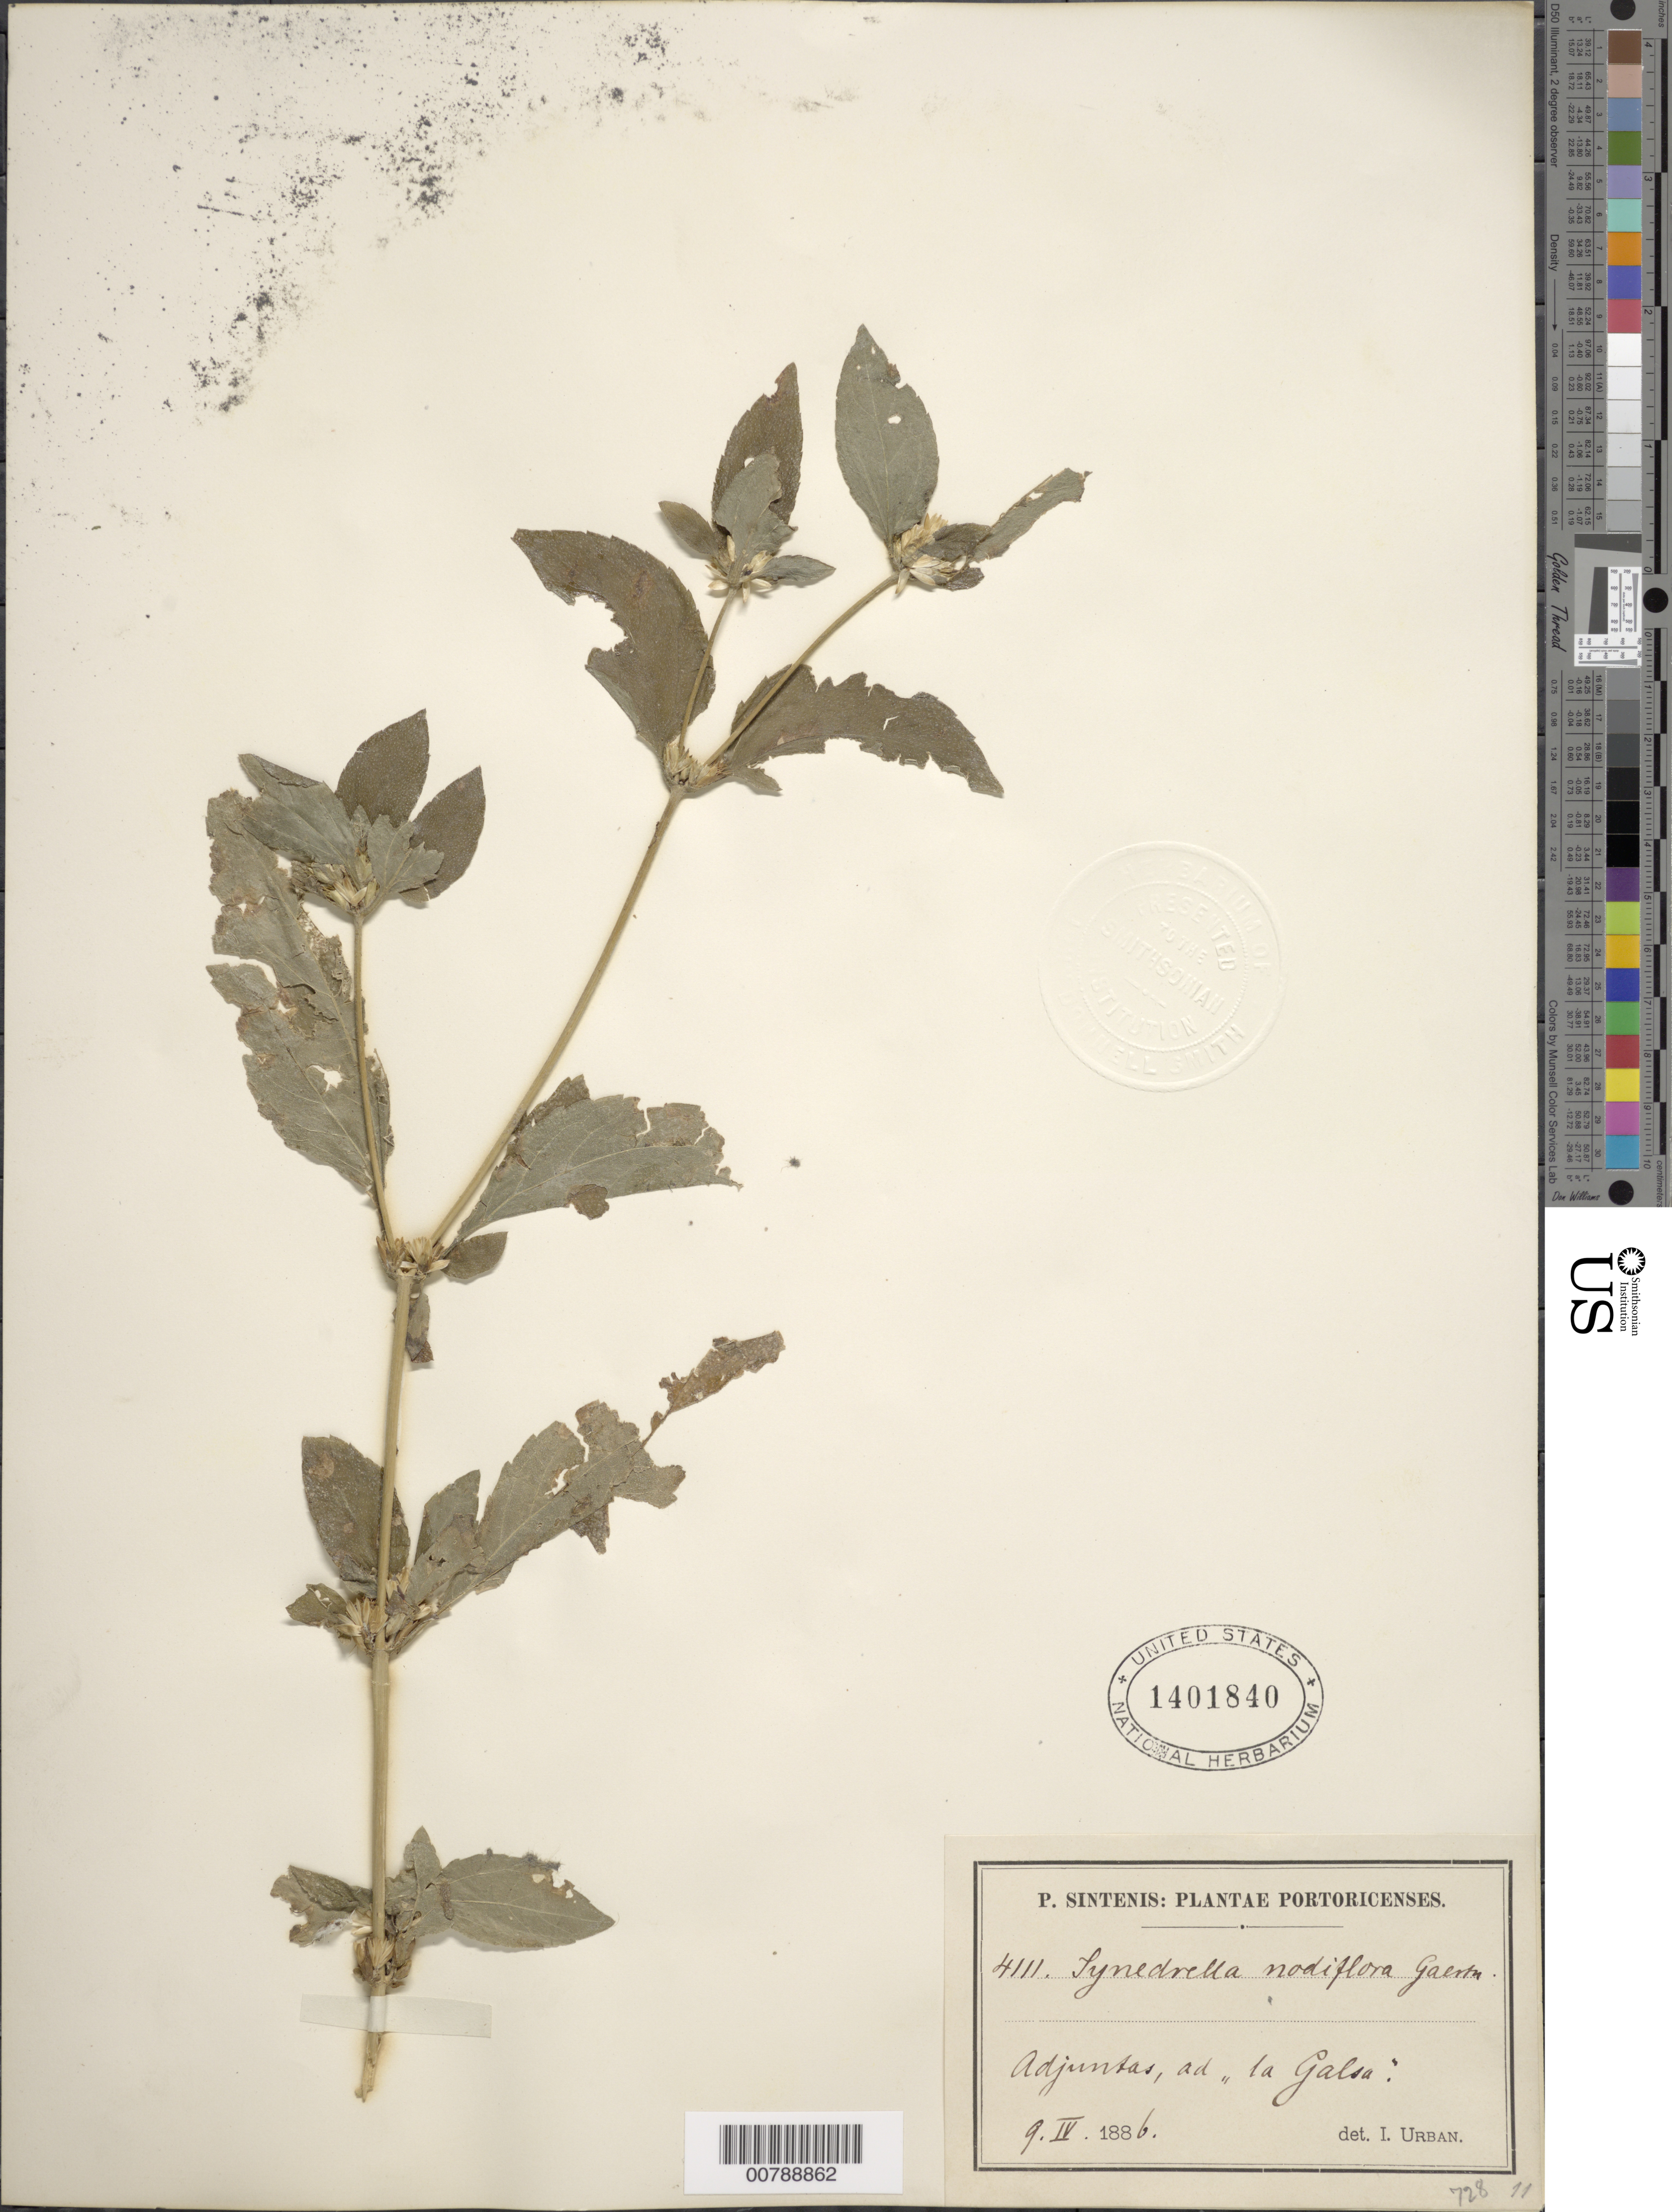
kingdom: Plantae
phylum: Tracheophyta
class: Magnoliopsida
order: Asterales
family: Asteraceae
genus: Synedrella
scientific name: Synedrella nodiflora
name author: (L.) Gaertn.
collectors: P. Sintenis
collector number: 4111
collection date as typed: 09 Apr 1886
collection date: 1886-04-09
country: Puerto Rico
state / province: Adjuntas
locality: Adjuntas, ad "la Galsa"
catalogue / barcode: US 1401840